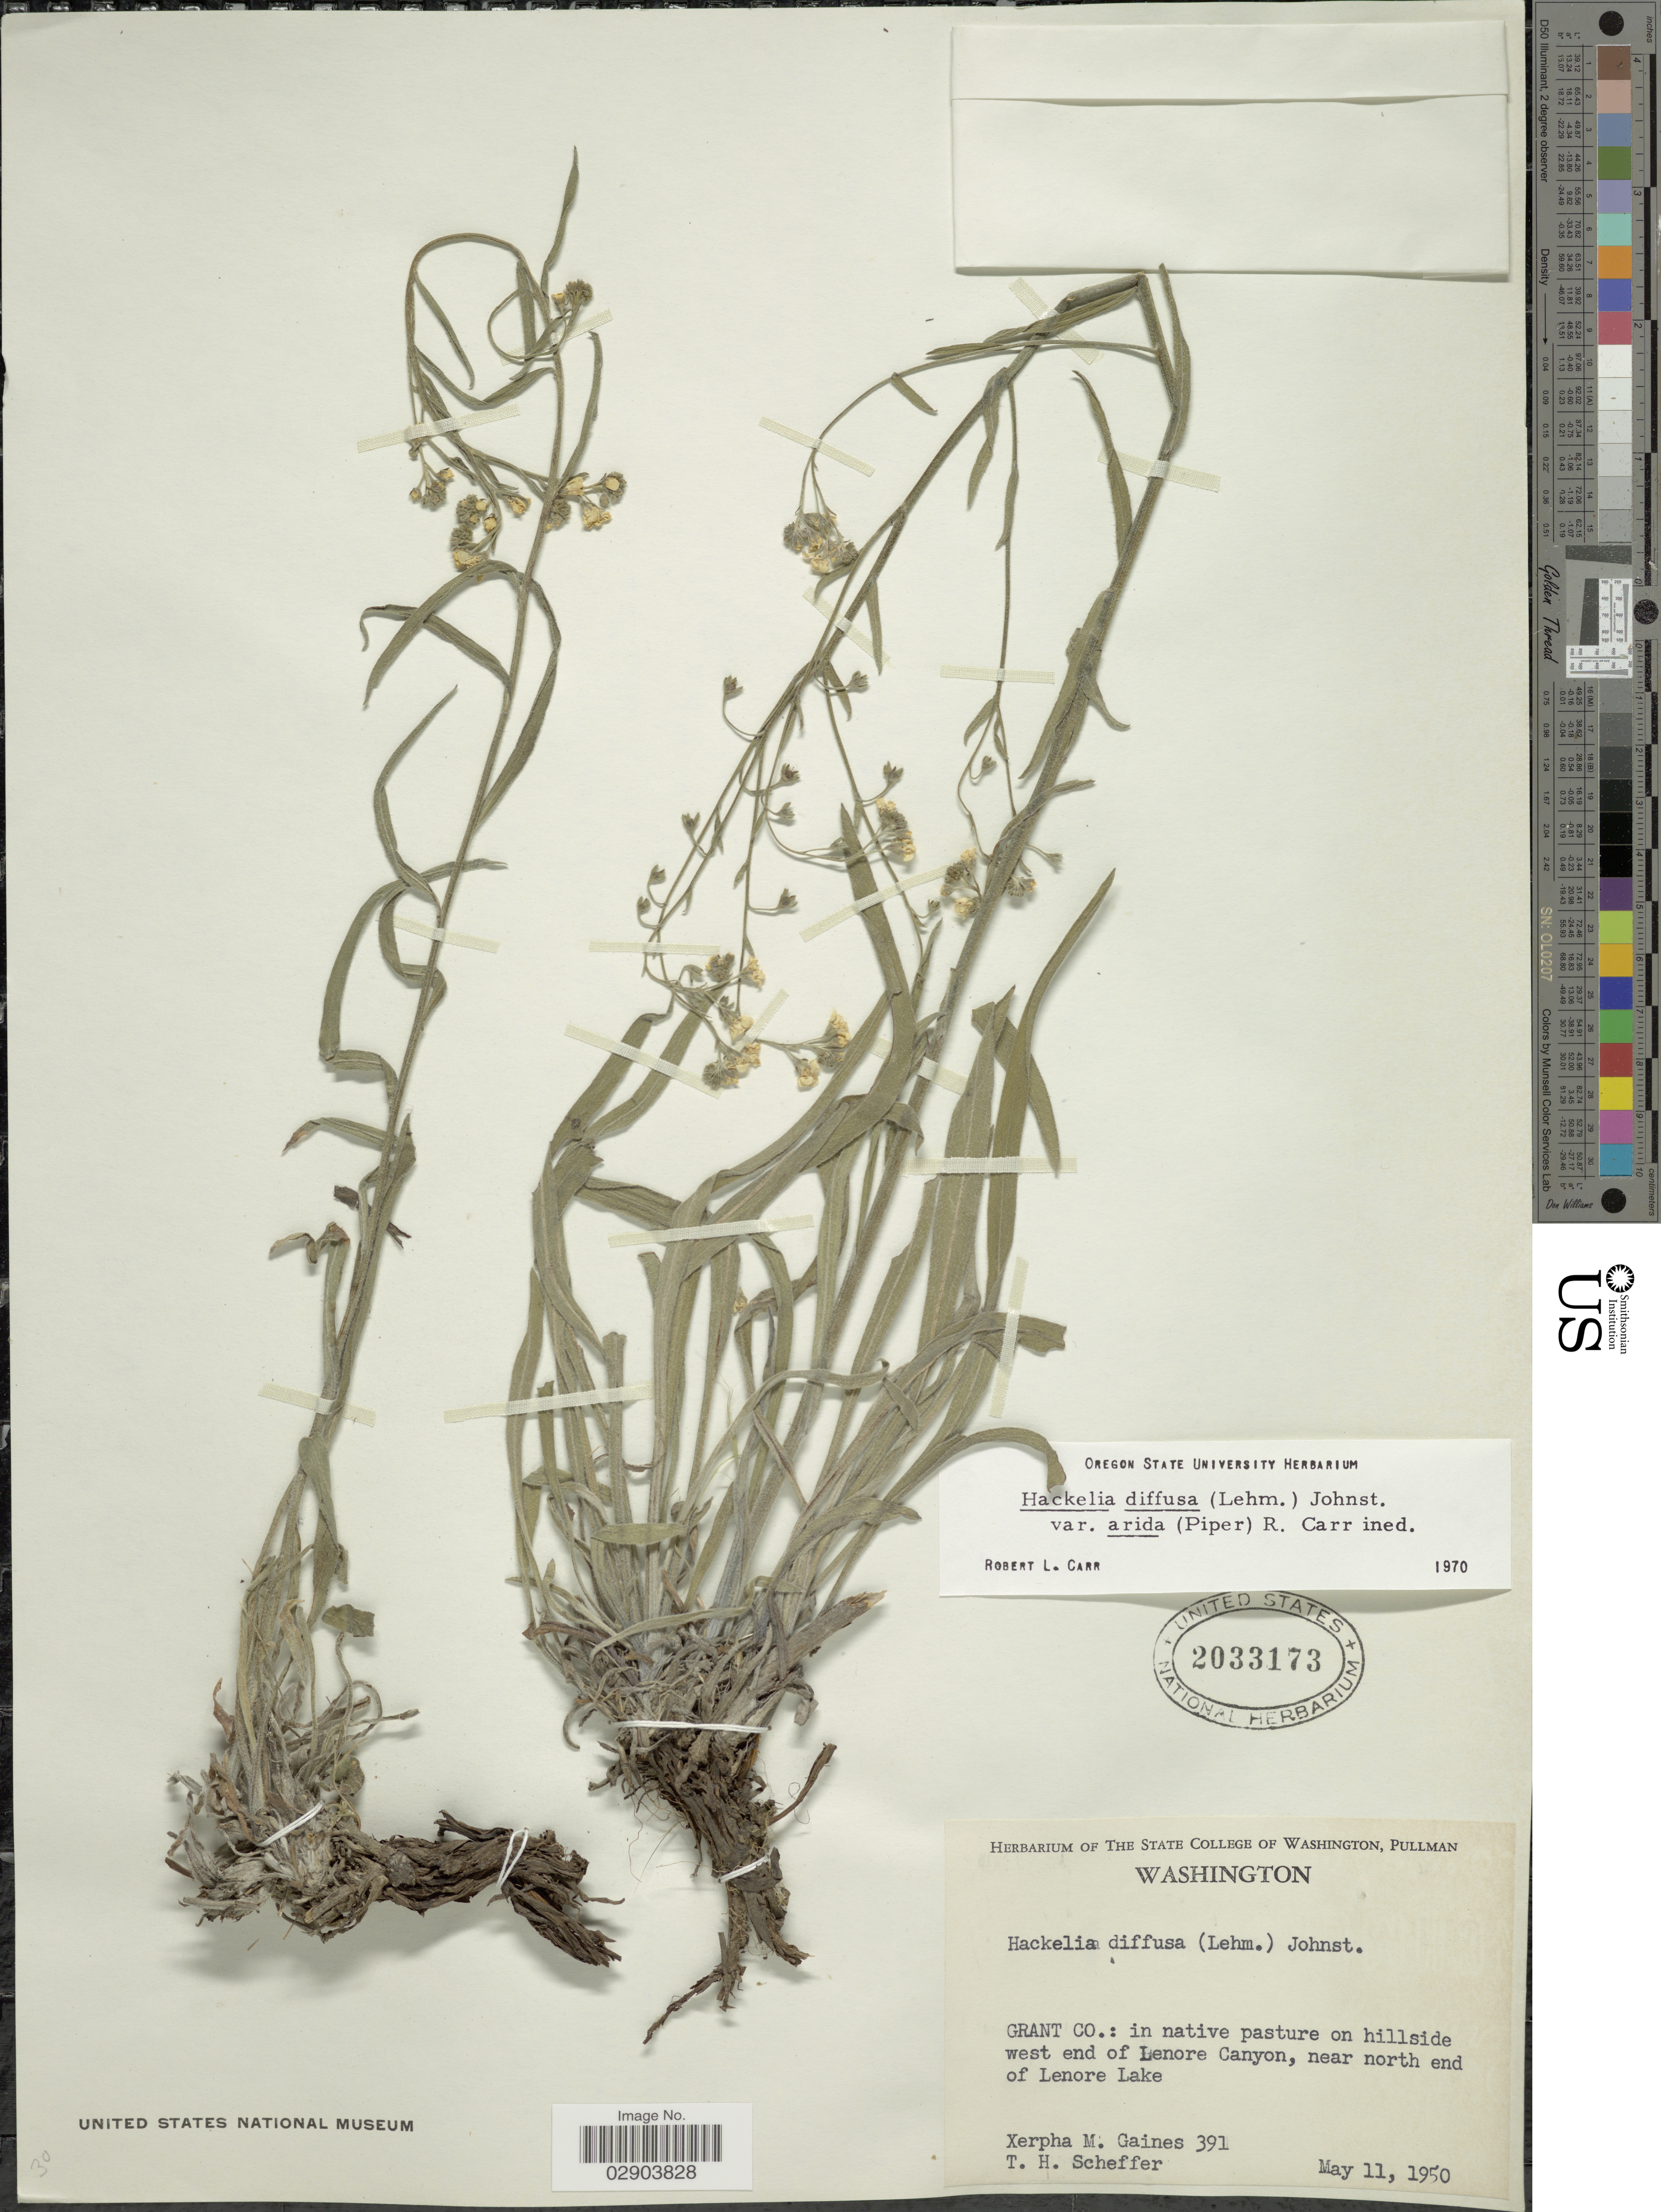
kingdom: Plantae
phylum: Tracheophyta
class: Magnoliopsida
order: Boraginales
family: Boraginaceae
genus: Hackelia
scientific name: Hackelia diffusa var. arida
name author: (Piper) Carr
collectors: X. Gaines & T. Scheffer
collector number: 391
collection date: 1950-05-11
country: United States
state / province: Washington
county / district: Grant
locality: Grant Co., in native pasture on hillside west end of Lenore Canyon, near north end of Lenore Lake.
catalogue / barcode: US 2033173